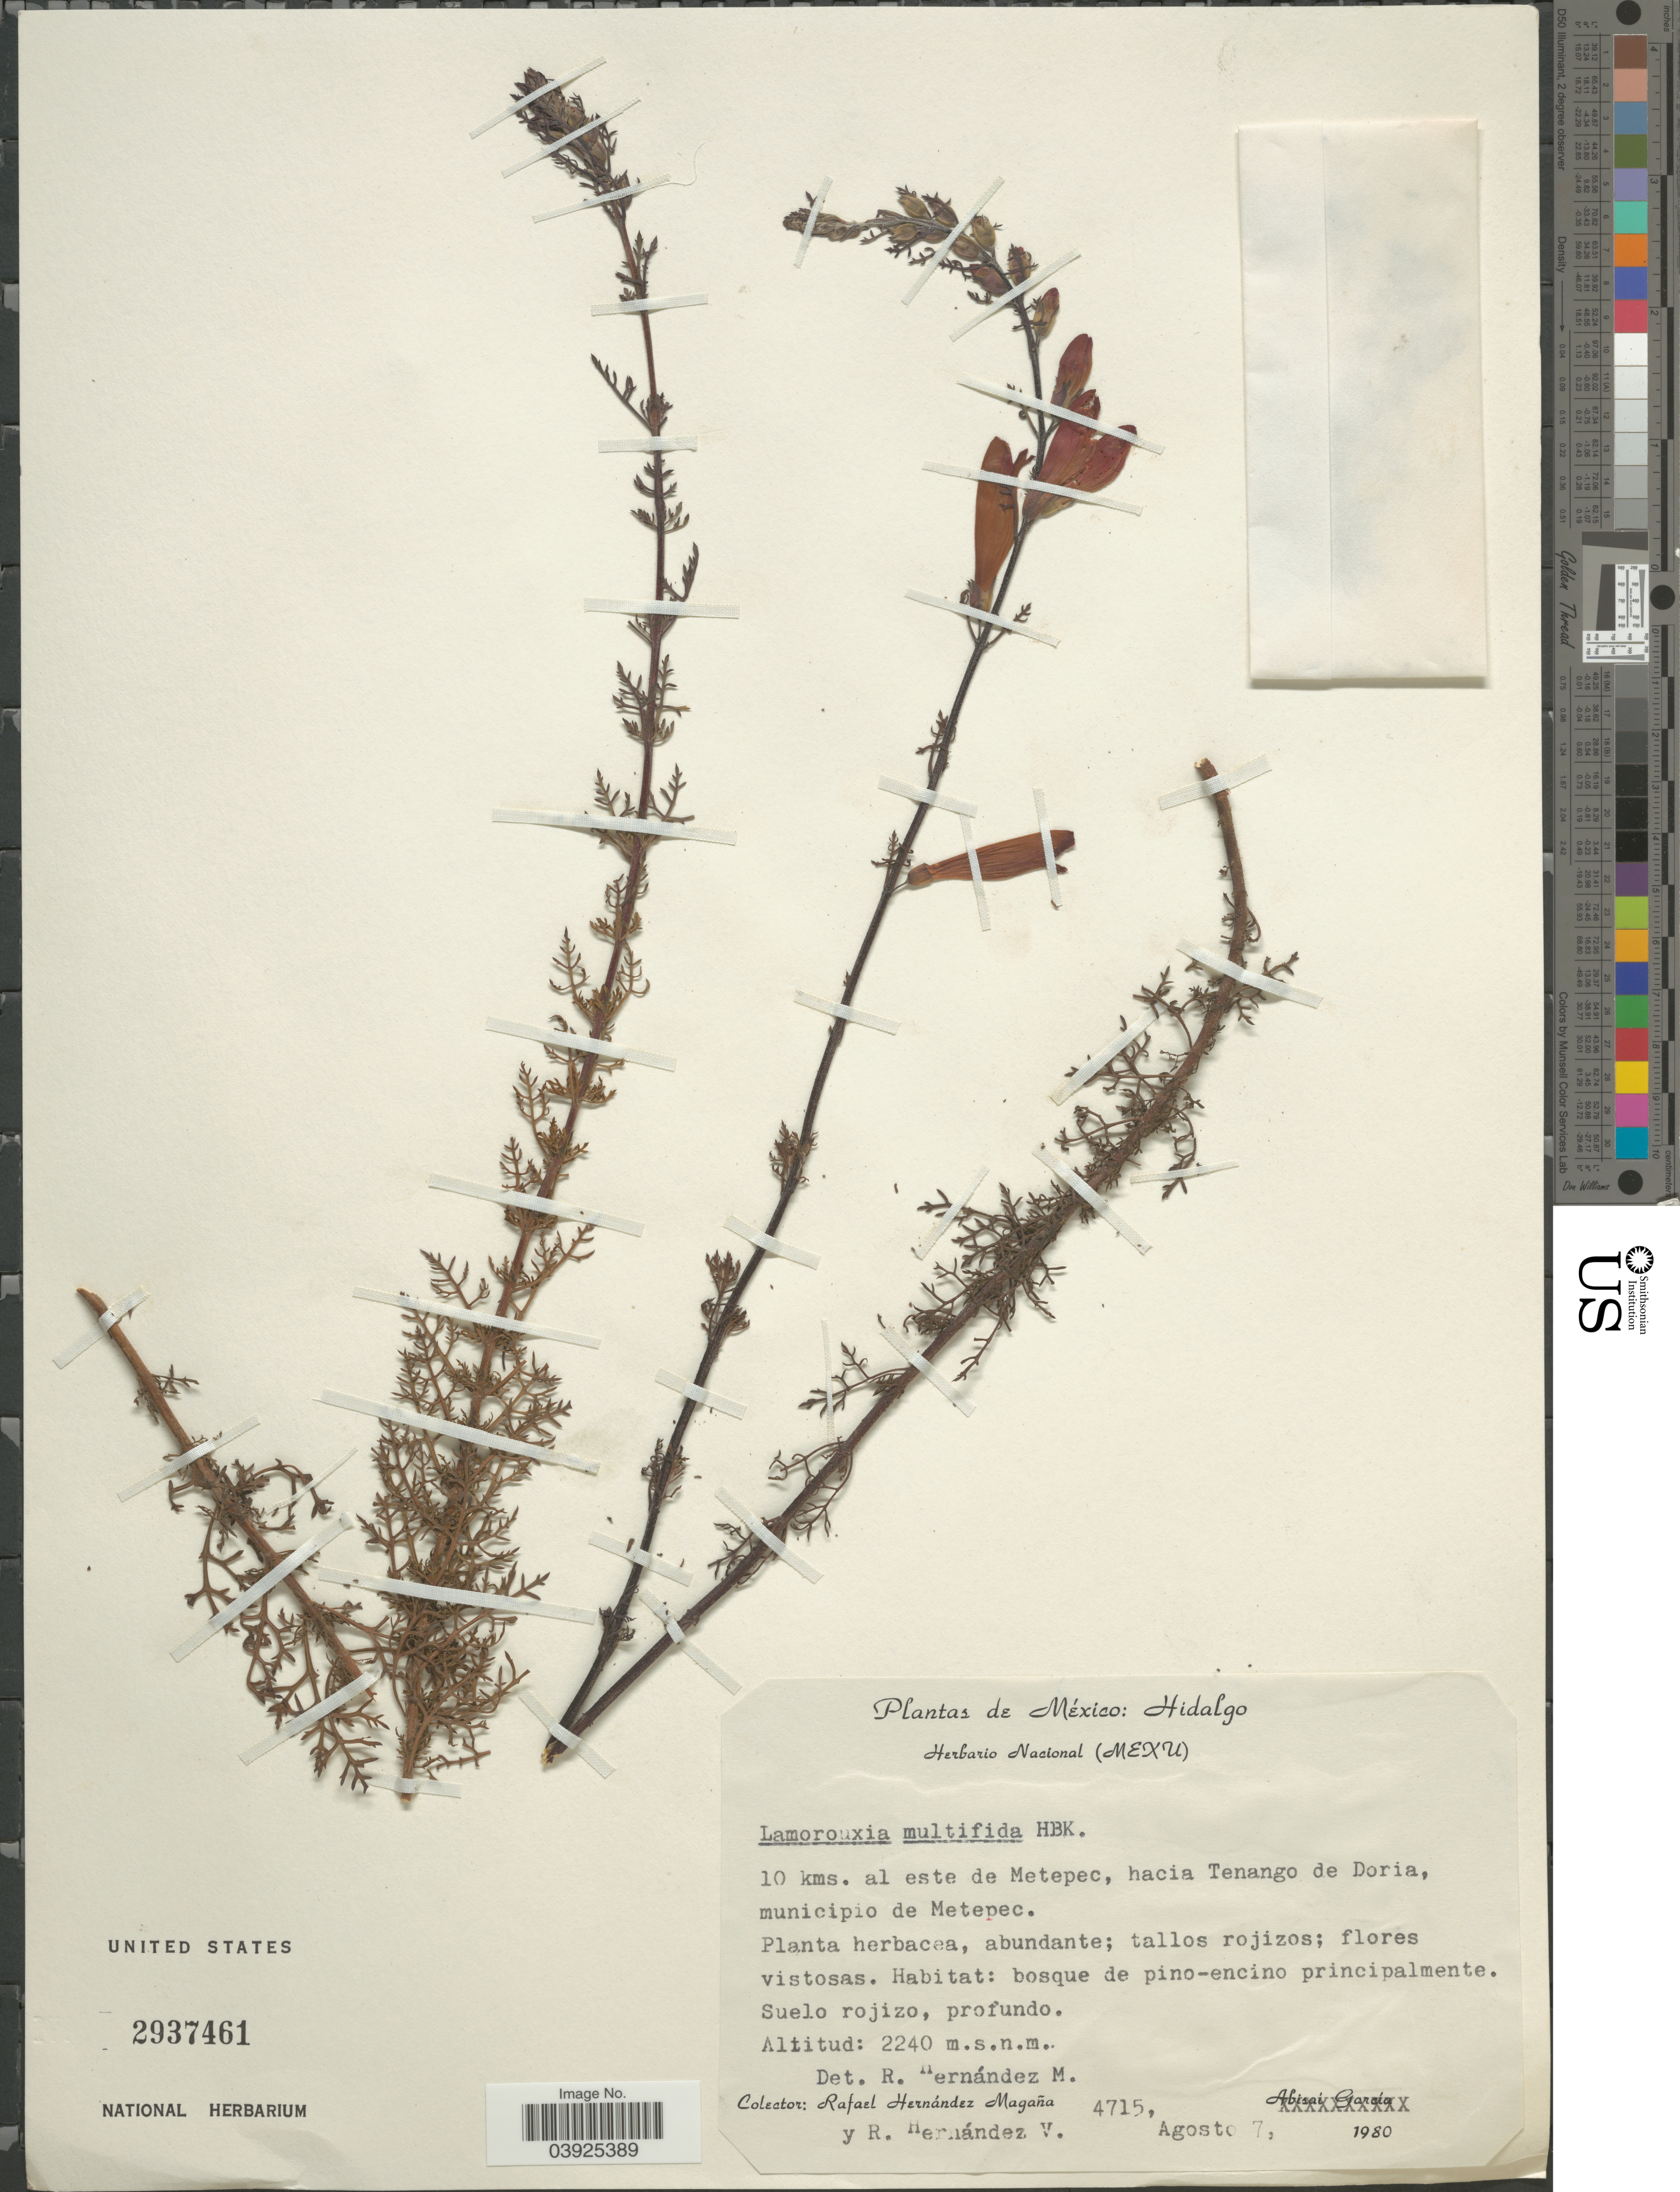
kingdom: Plantae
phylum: Tracheophyta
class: Magnoliopsida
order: Lamiales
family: Orobanchaceae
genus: Lamourouxia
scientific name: Lamourouxia multifida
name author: Kunth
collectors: R. Hernández-M. & R. Hernandez V.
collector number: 4715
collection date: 1980-08-07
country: Mexico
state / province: Hidalgo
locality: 10 kms. al este de Metepec, hacia Tenango de Doria, municipio de Metepec.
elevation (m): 2240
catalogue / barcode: US 2937461